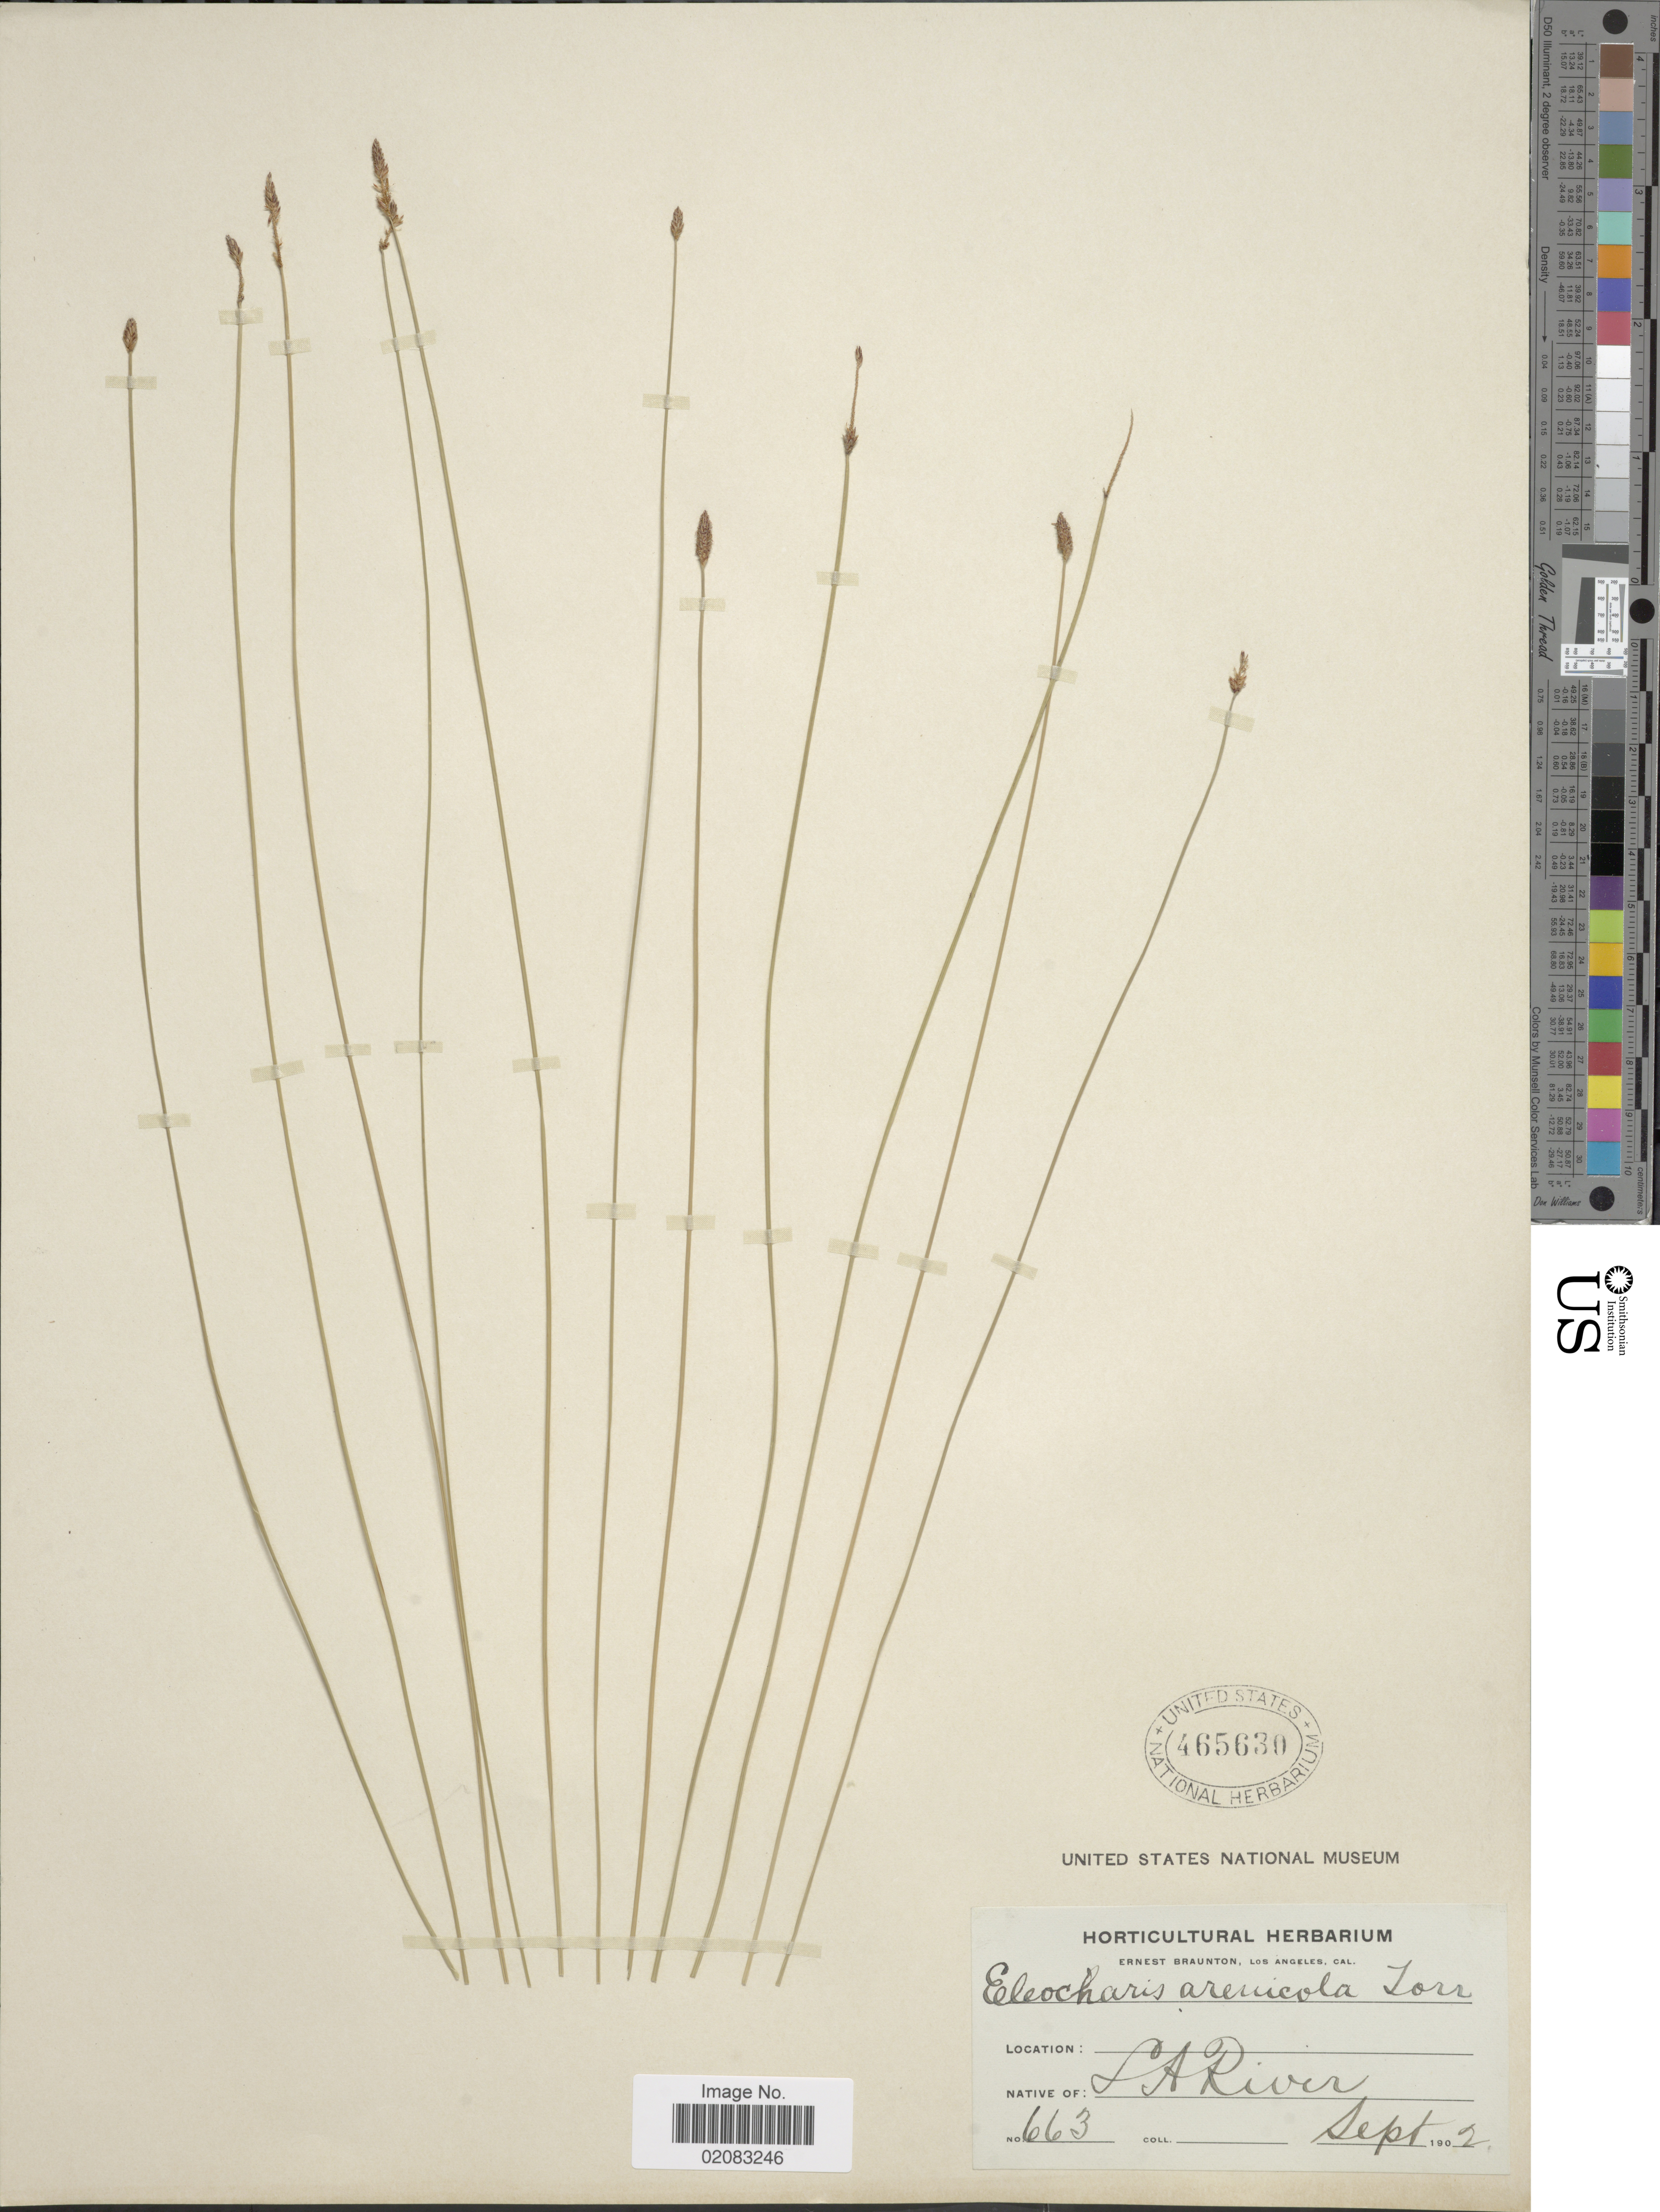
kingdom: Plantae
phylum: Tracheophyta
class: Liliopsida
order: Poales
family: Cyperaceae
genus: Eleocharis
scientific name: Eleocharis montevidensis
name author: Kunth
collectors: E. Braunton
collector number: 663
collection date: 1902-09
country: United States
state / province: California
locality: L A River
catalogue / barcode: US 465630